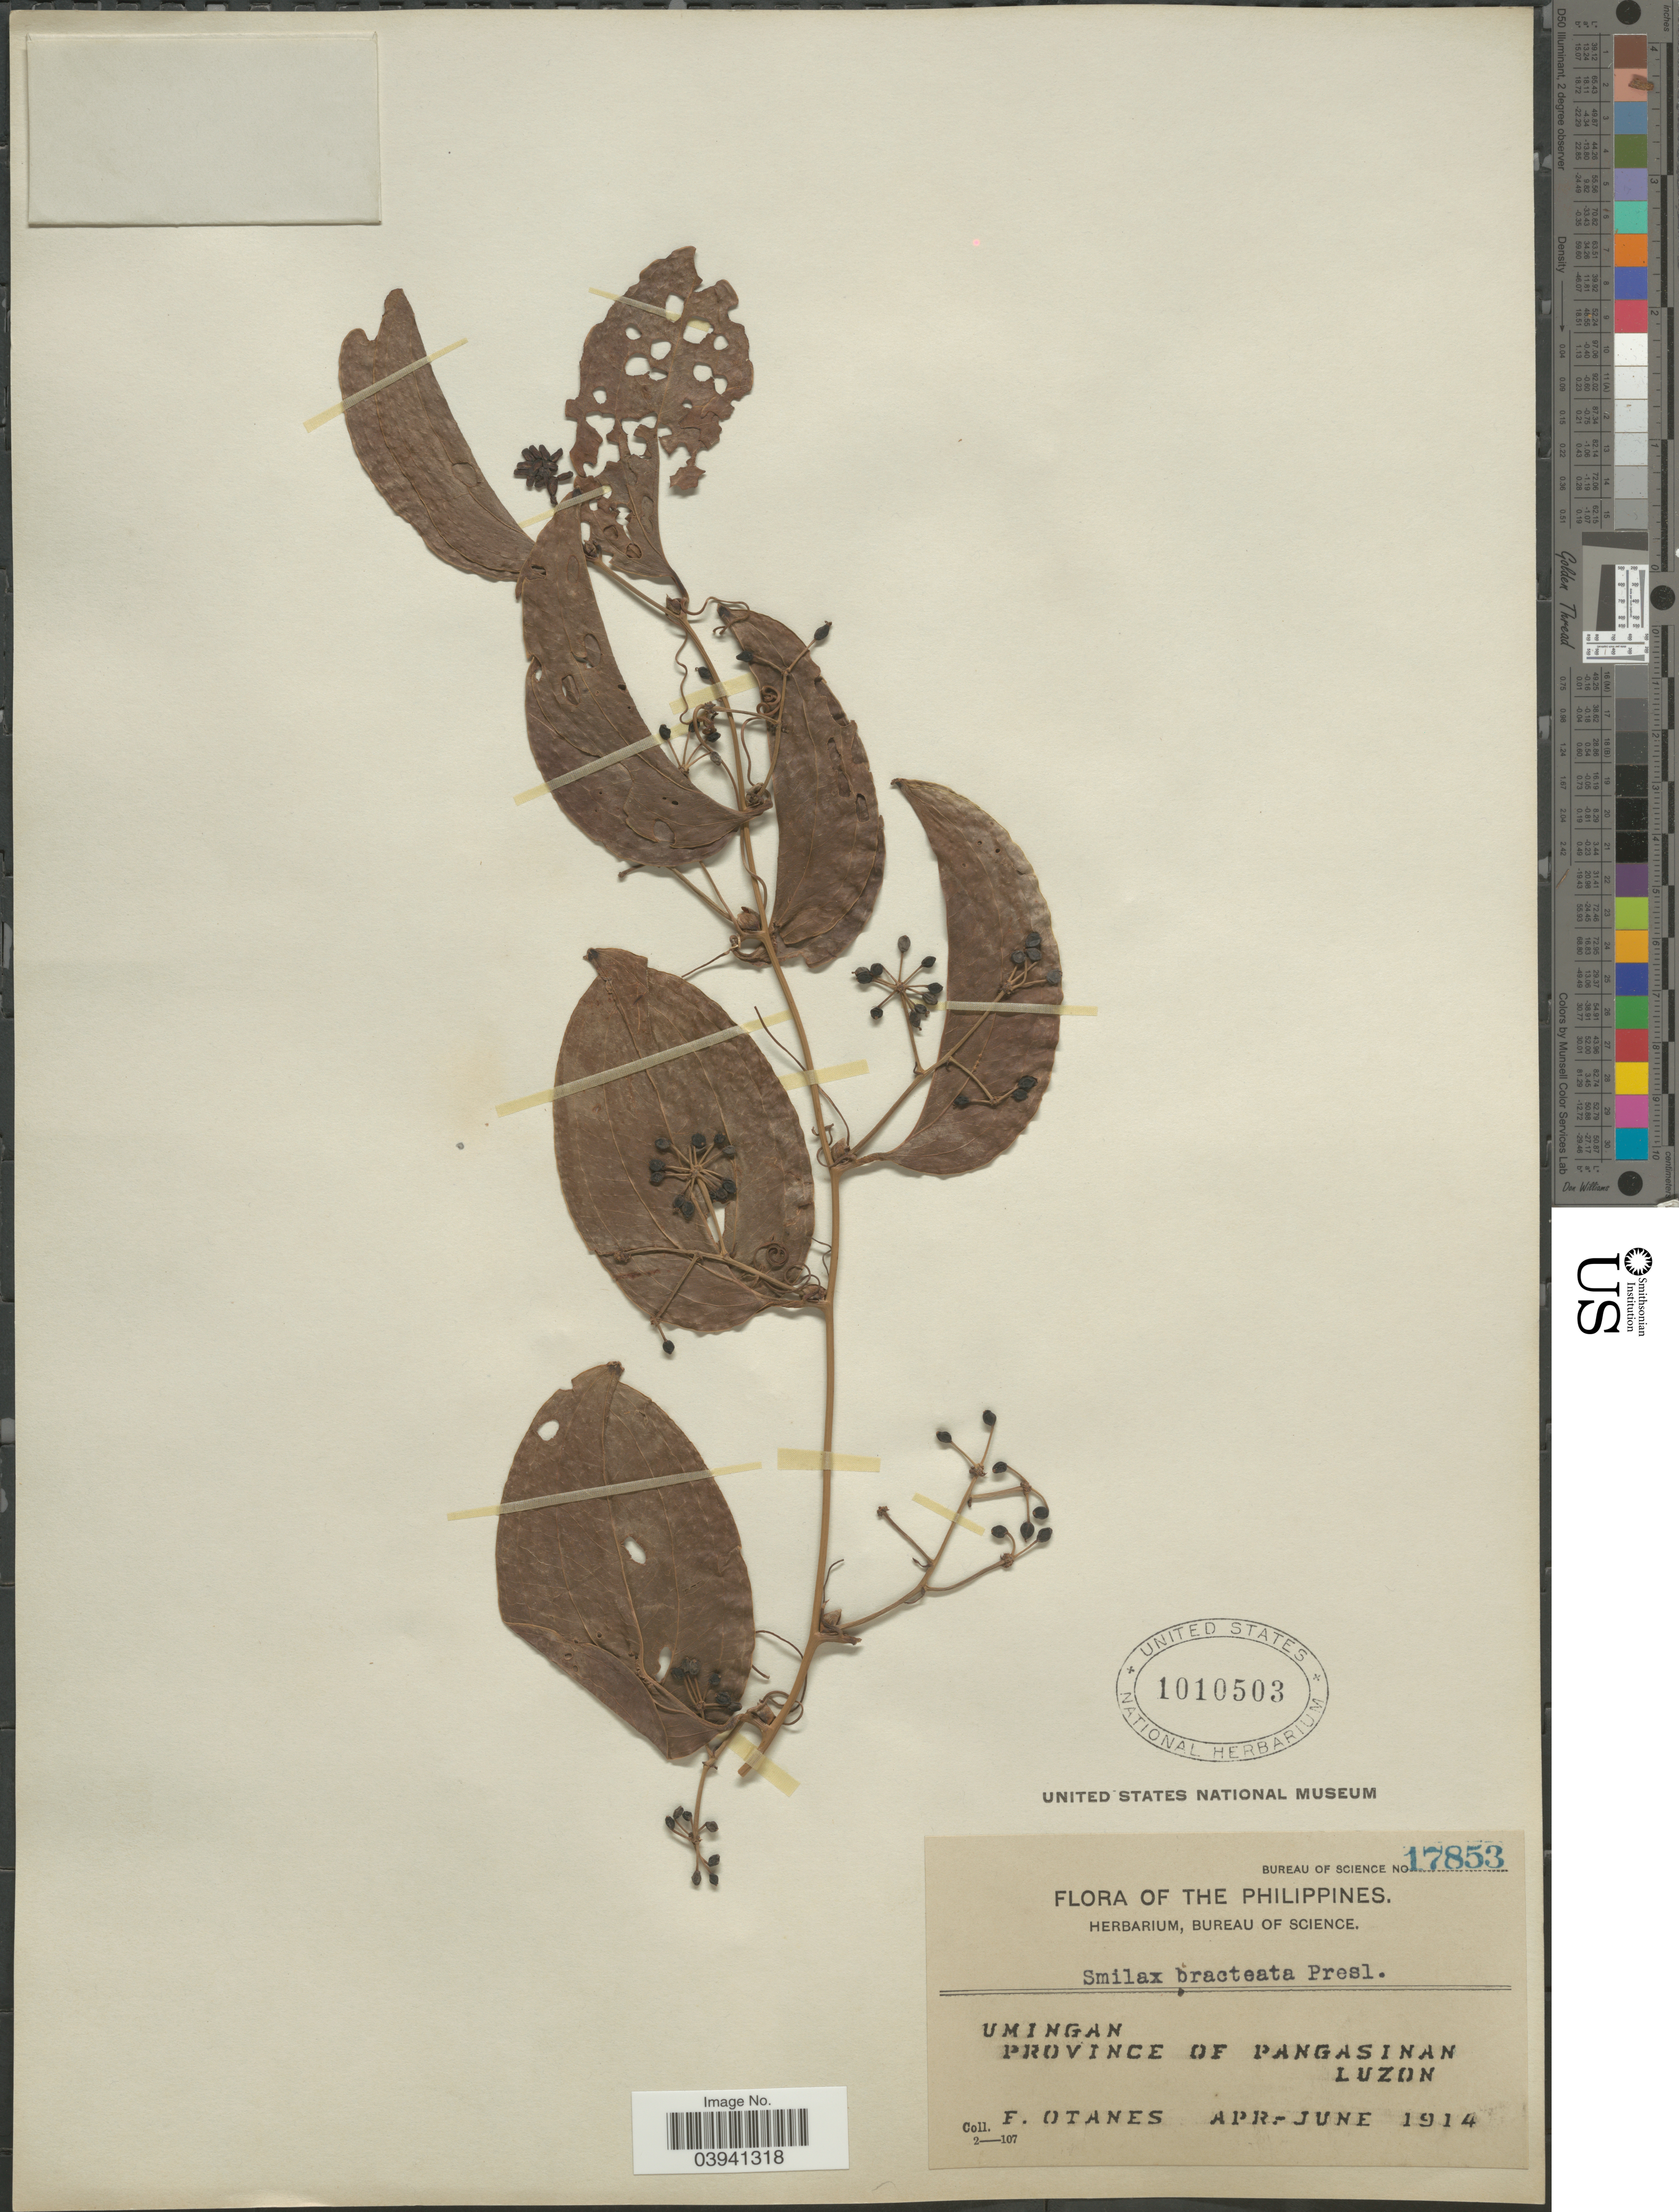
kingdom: Plantae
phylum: Tracheophyta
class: Liliopsida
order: Liliales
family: Smilacaceae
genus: Smilax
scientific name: Smilax bracteata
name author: C. Presl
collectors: F. Q. Otanes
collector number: Bureau of Science 17853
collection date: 1914-04/1914-06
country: Philippines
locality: Umingan. Province of Pangasinan. Luzon.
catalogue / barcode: US 1010503